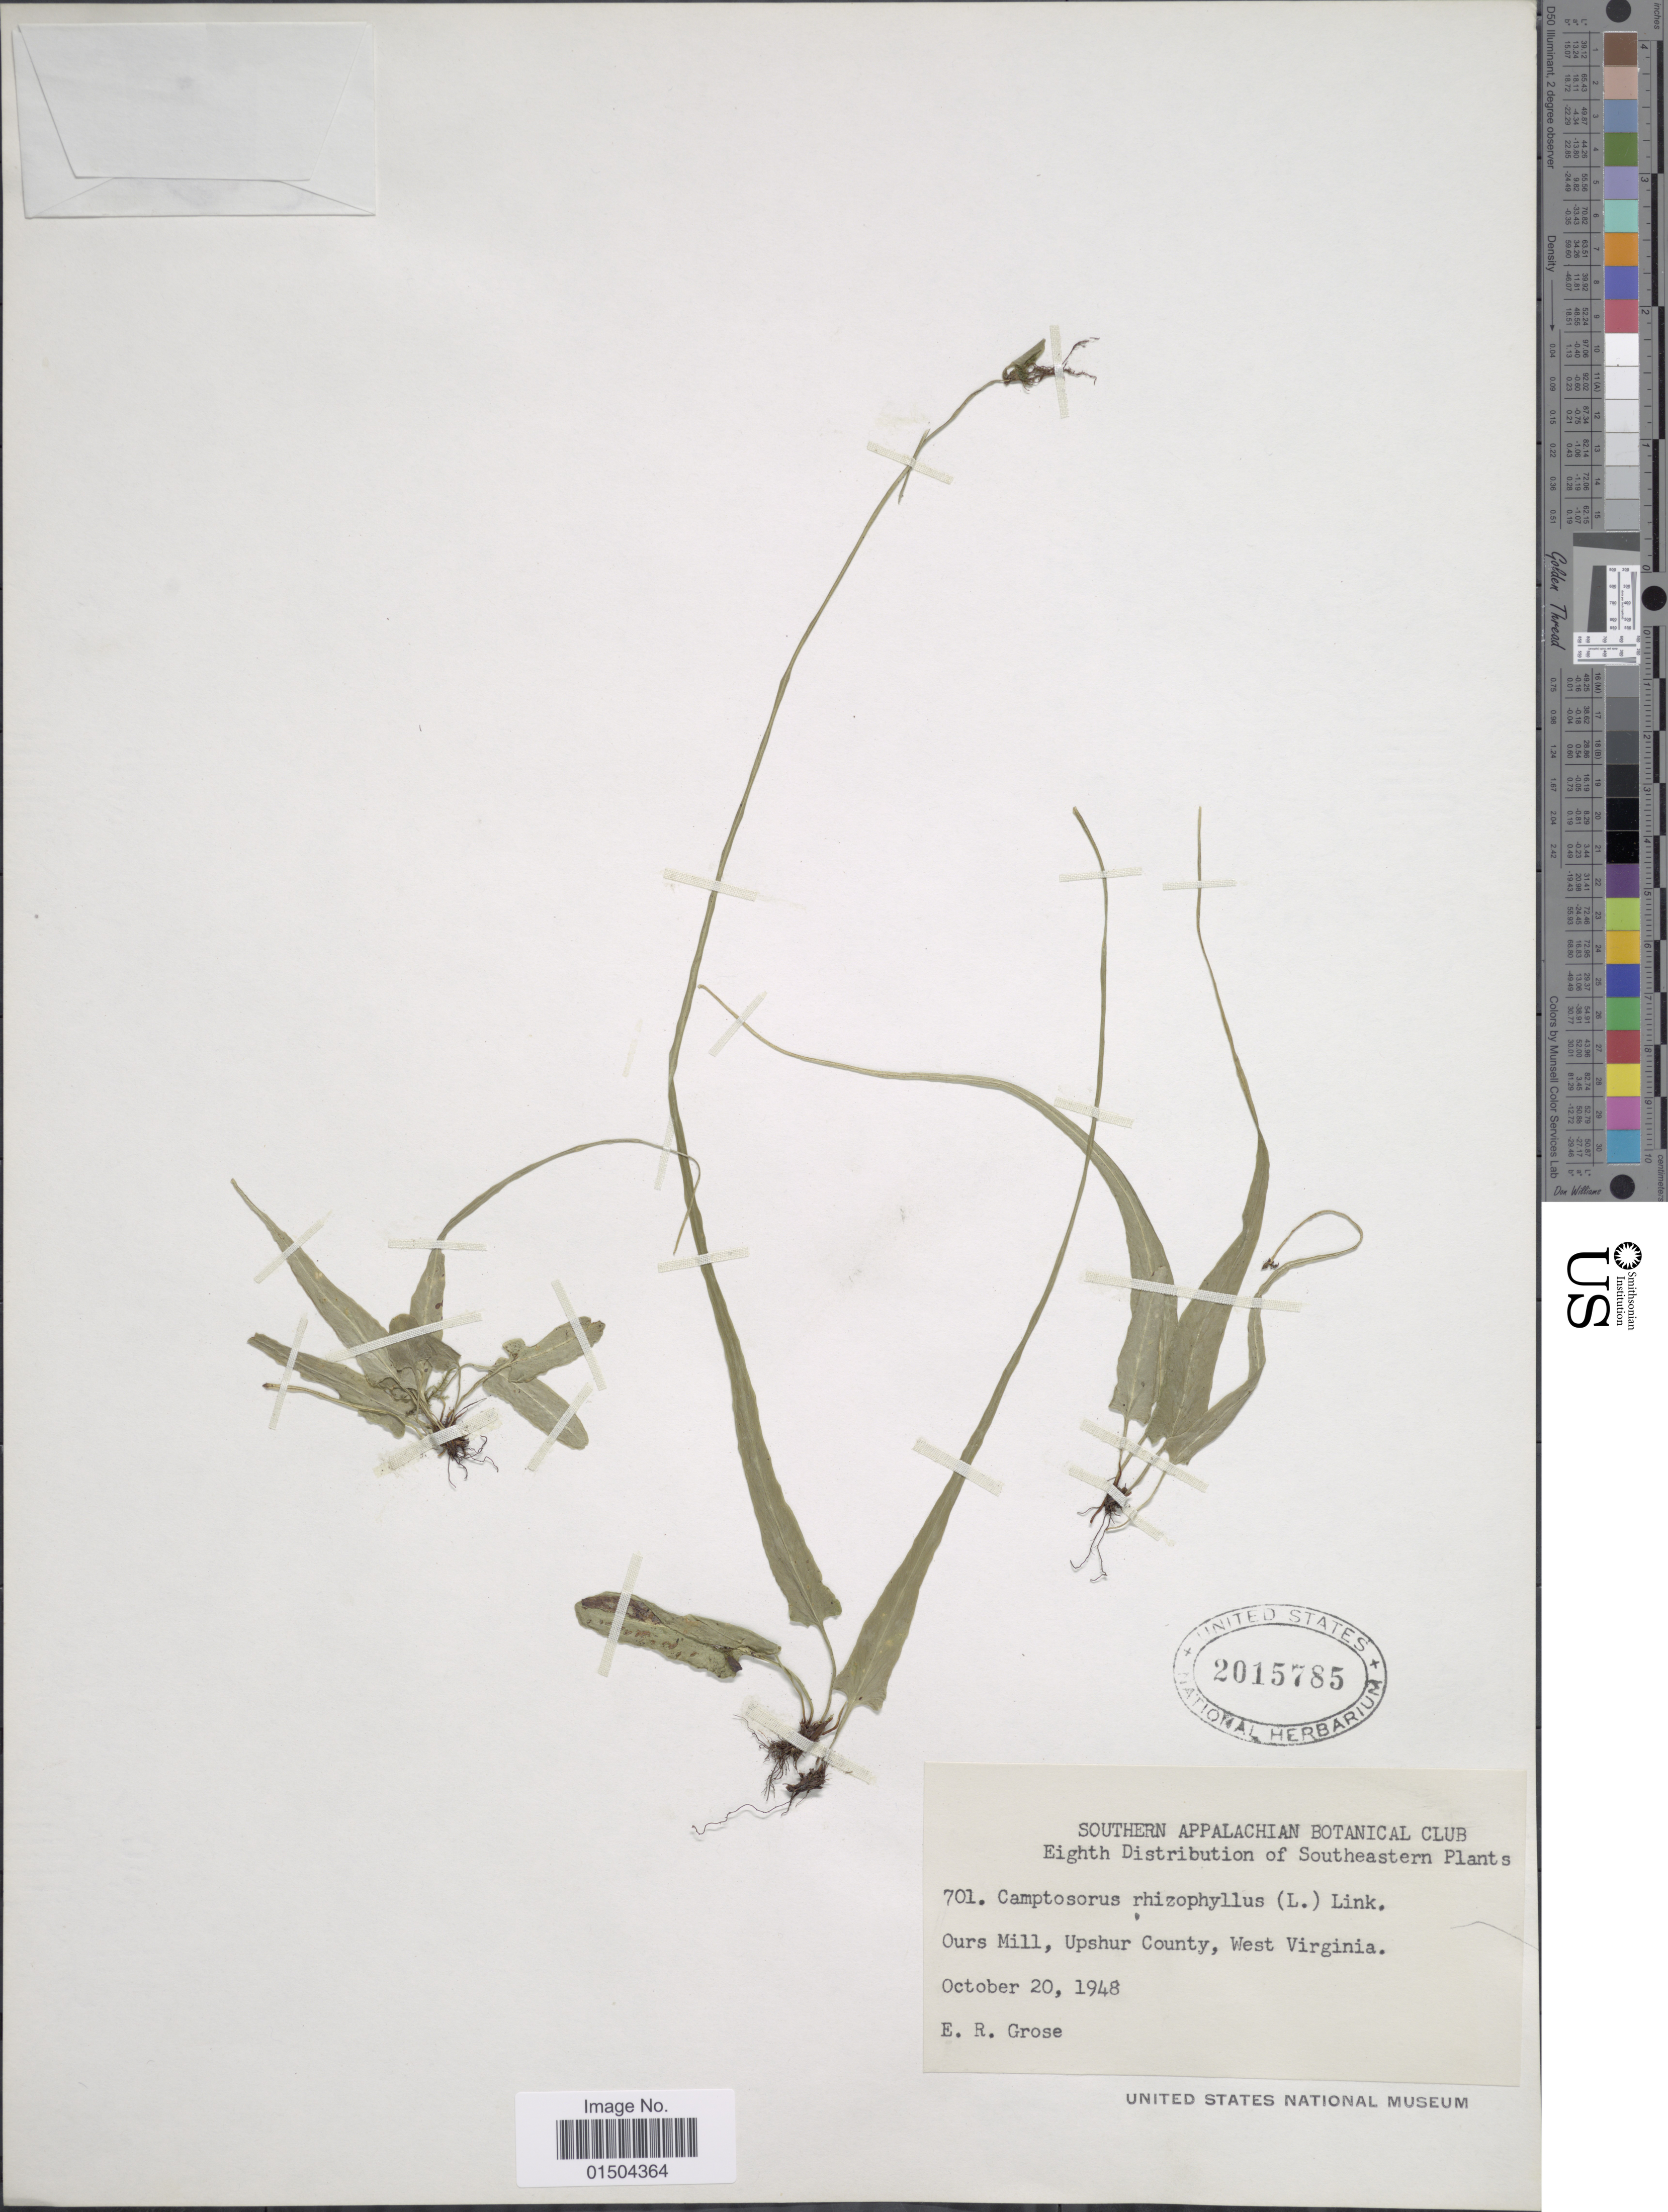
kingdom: Plantae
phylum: Tracheophyta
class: Polypodiopsida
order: Polypodiales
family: Aspleniaceae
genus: Asplenium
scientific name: Asplenium rhizophyllum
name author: L.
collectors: E. Grose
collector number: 701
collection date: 1948-10-20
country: United States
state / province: West Virginia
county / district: Upshur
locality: Ours Mill, Upshur County.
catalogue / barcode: US 2015785